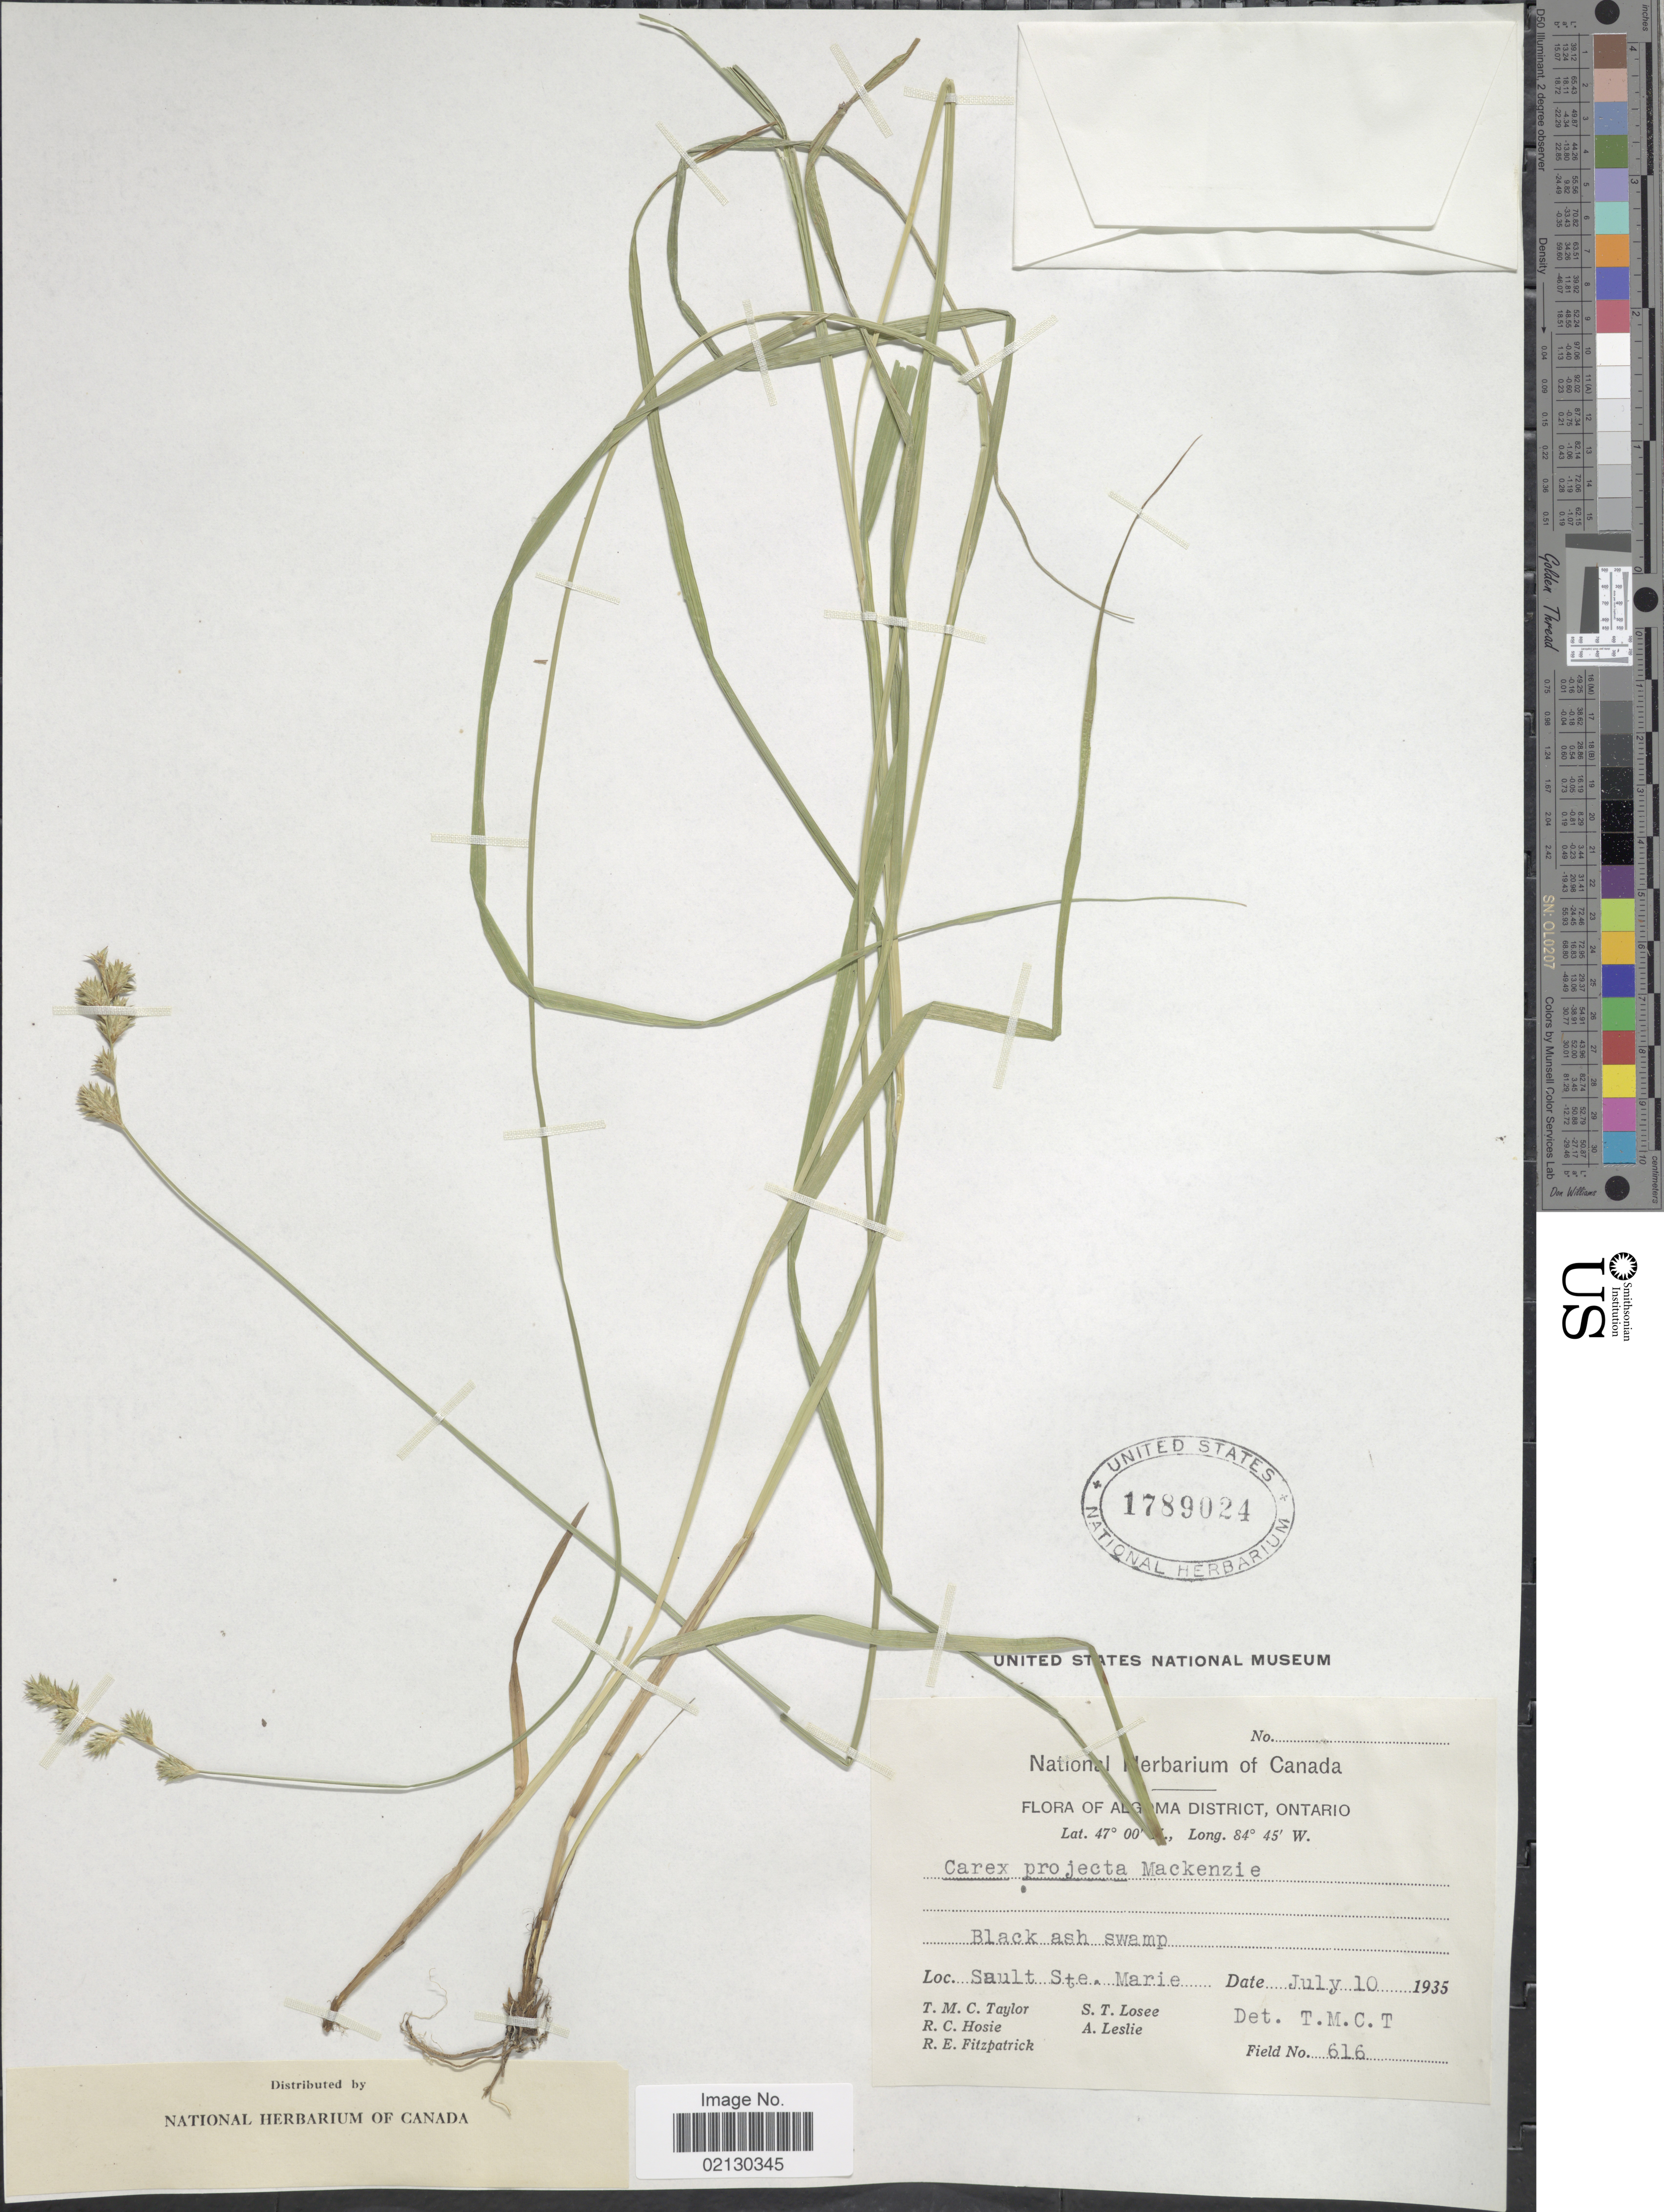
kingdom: Plantae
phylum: Tracheophyta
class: Liliopsida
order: Poales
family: Cyperaceae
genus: Carex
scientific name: Carex projecta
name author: Mack.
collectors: T. M. C. Taylor, R. Hosie, R. Fitzpatrick, S. Losee & A. Leslie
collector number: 1262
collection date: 1935-07-10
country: Canada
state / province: Ontario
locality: Algoma District, Sault Ste Marie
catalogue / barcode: US 1789024